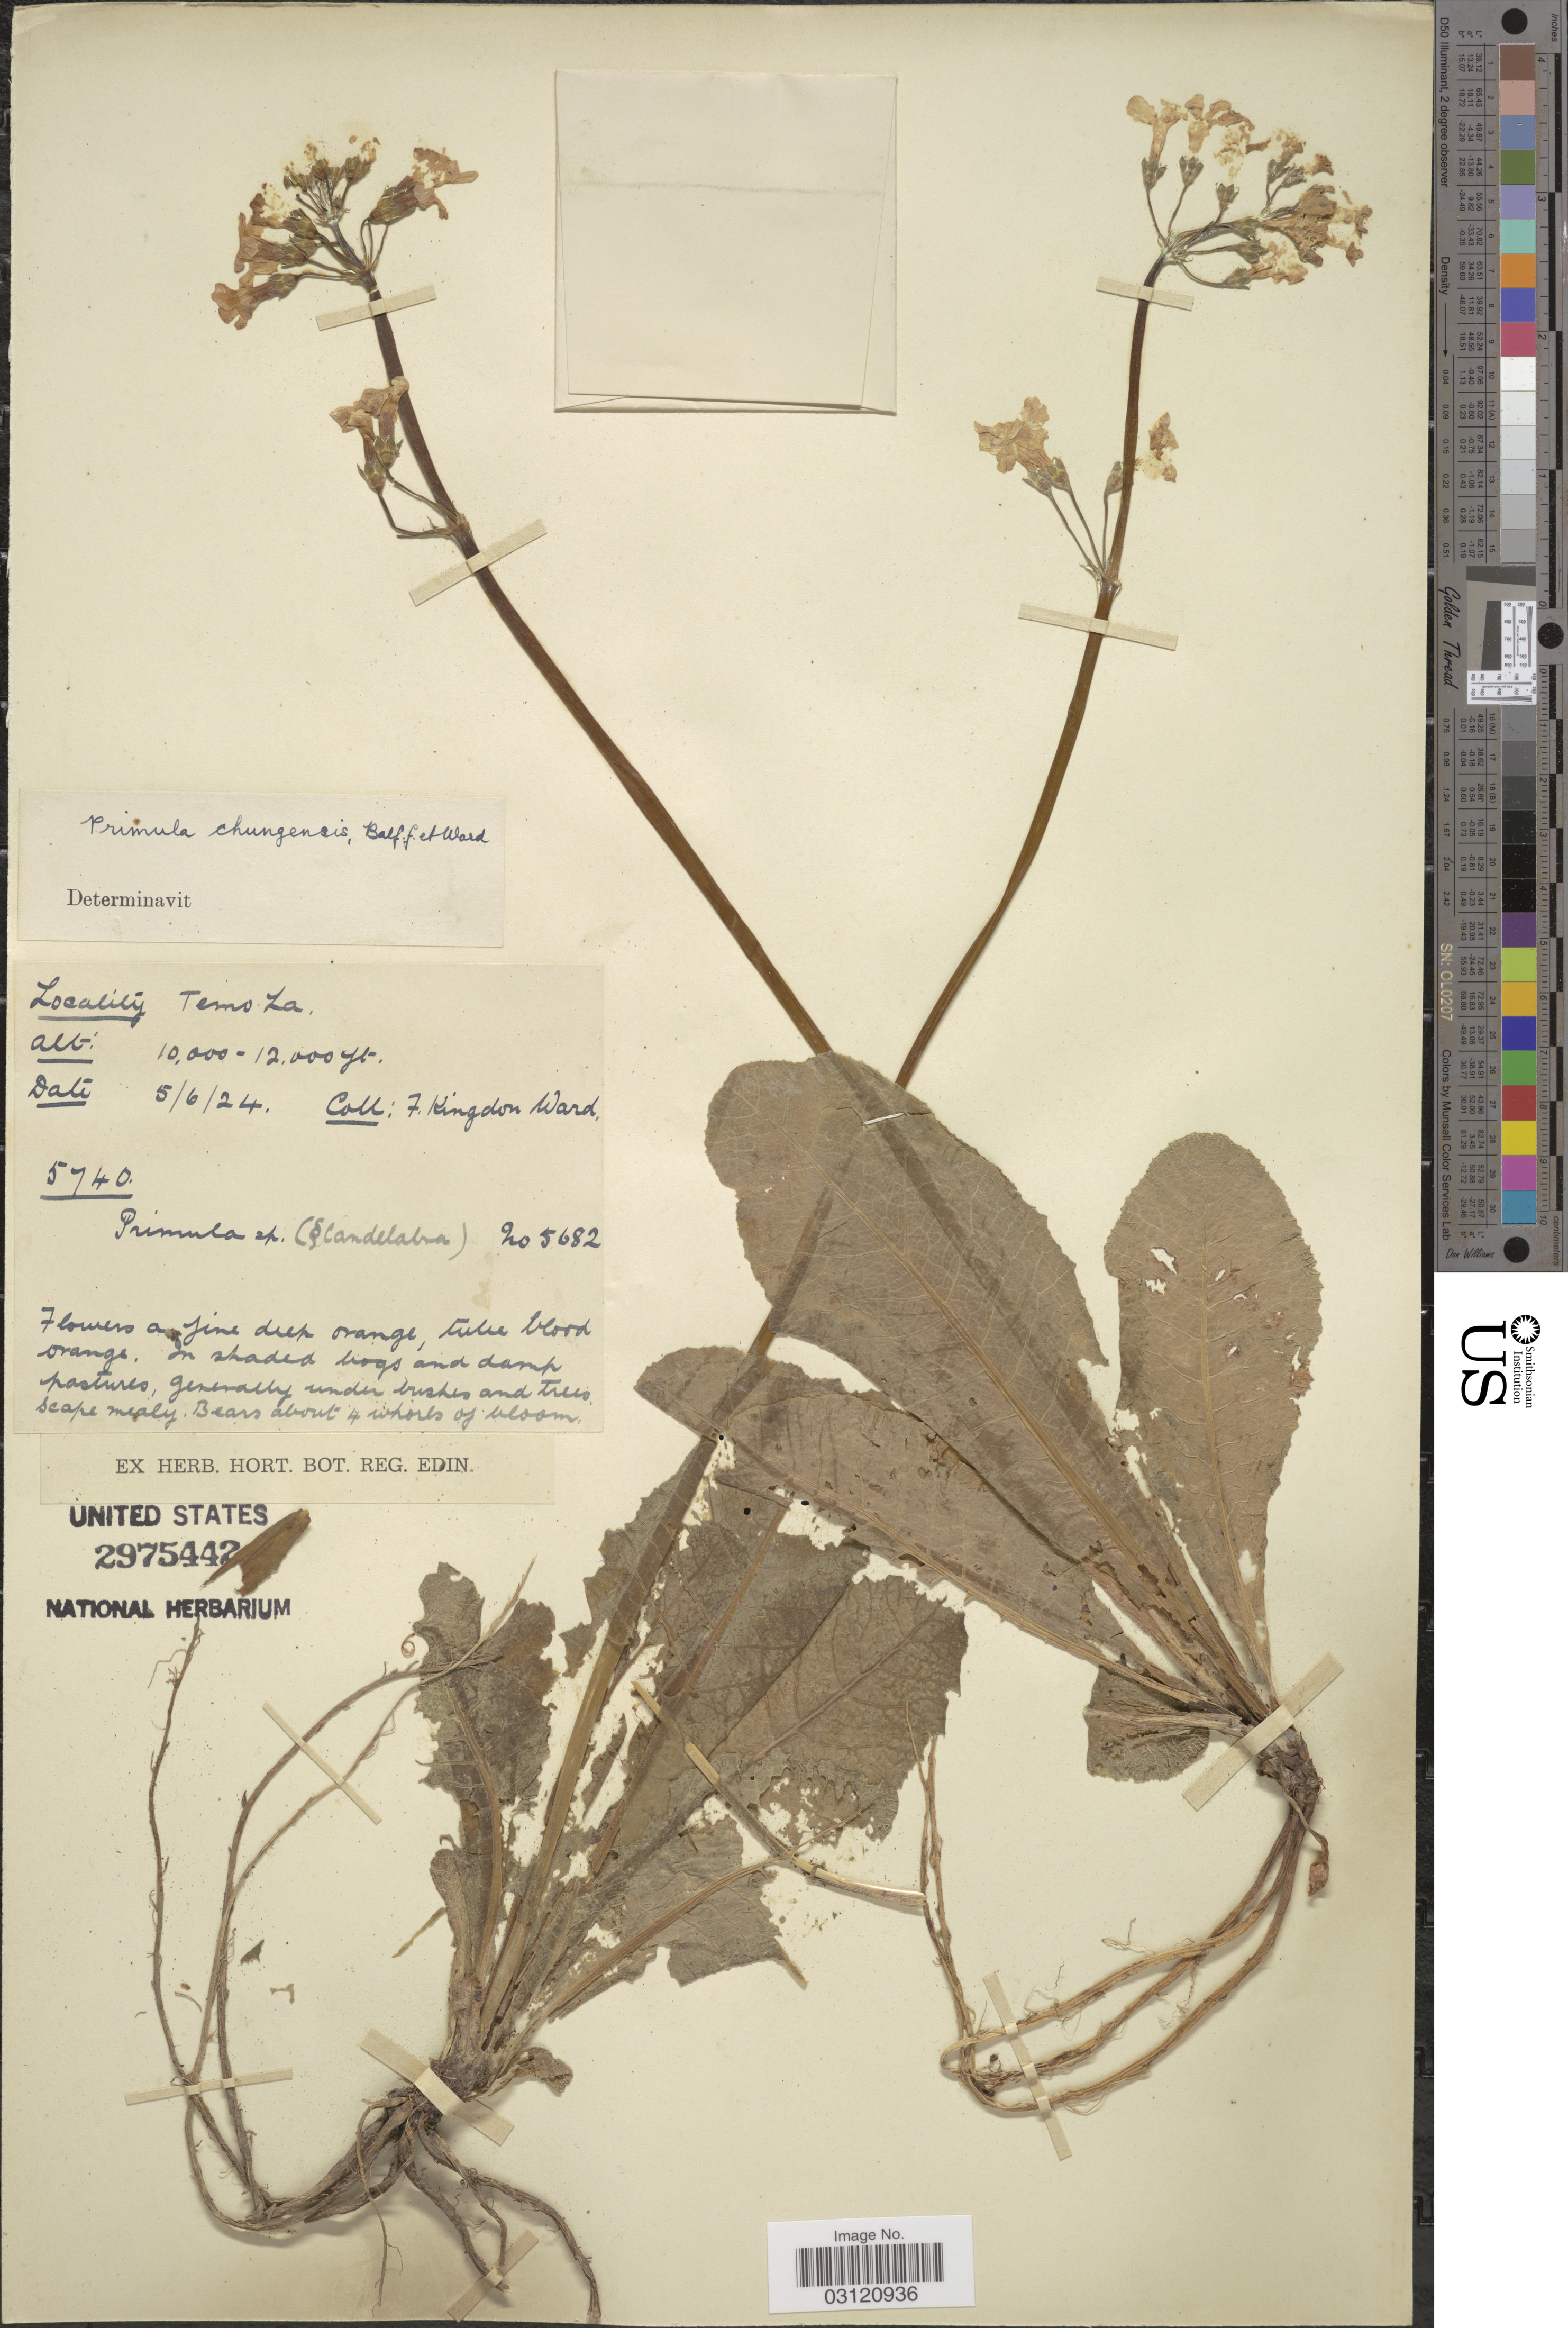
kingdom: Plantae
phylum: Tracheophyta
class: Magnoliopsida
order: Ericales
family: Primulaceae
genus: Primula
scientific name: Primula chungensis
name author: Balf. f. & Kingdon-Ward in Balf. f.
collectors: F. Kingdon Ward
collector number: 5682/5740?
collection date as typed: Transcribed d/m/y: 5/6/24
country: China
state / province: Xizang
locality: Temo La.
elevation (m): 3048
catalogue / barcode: US 2975442